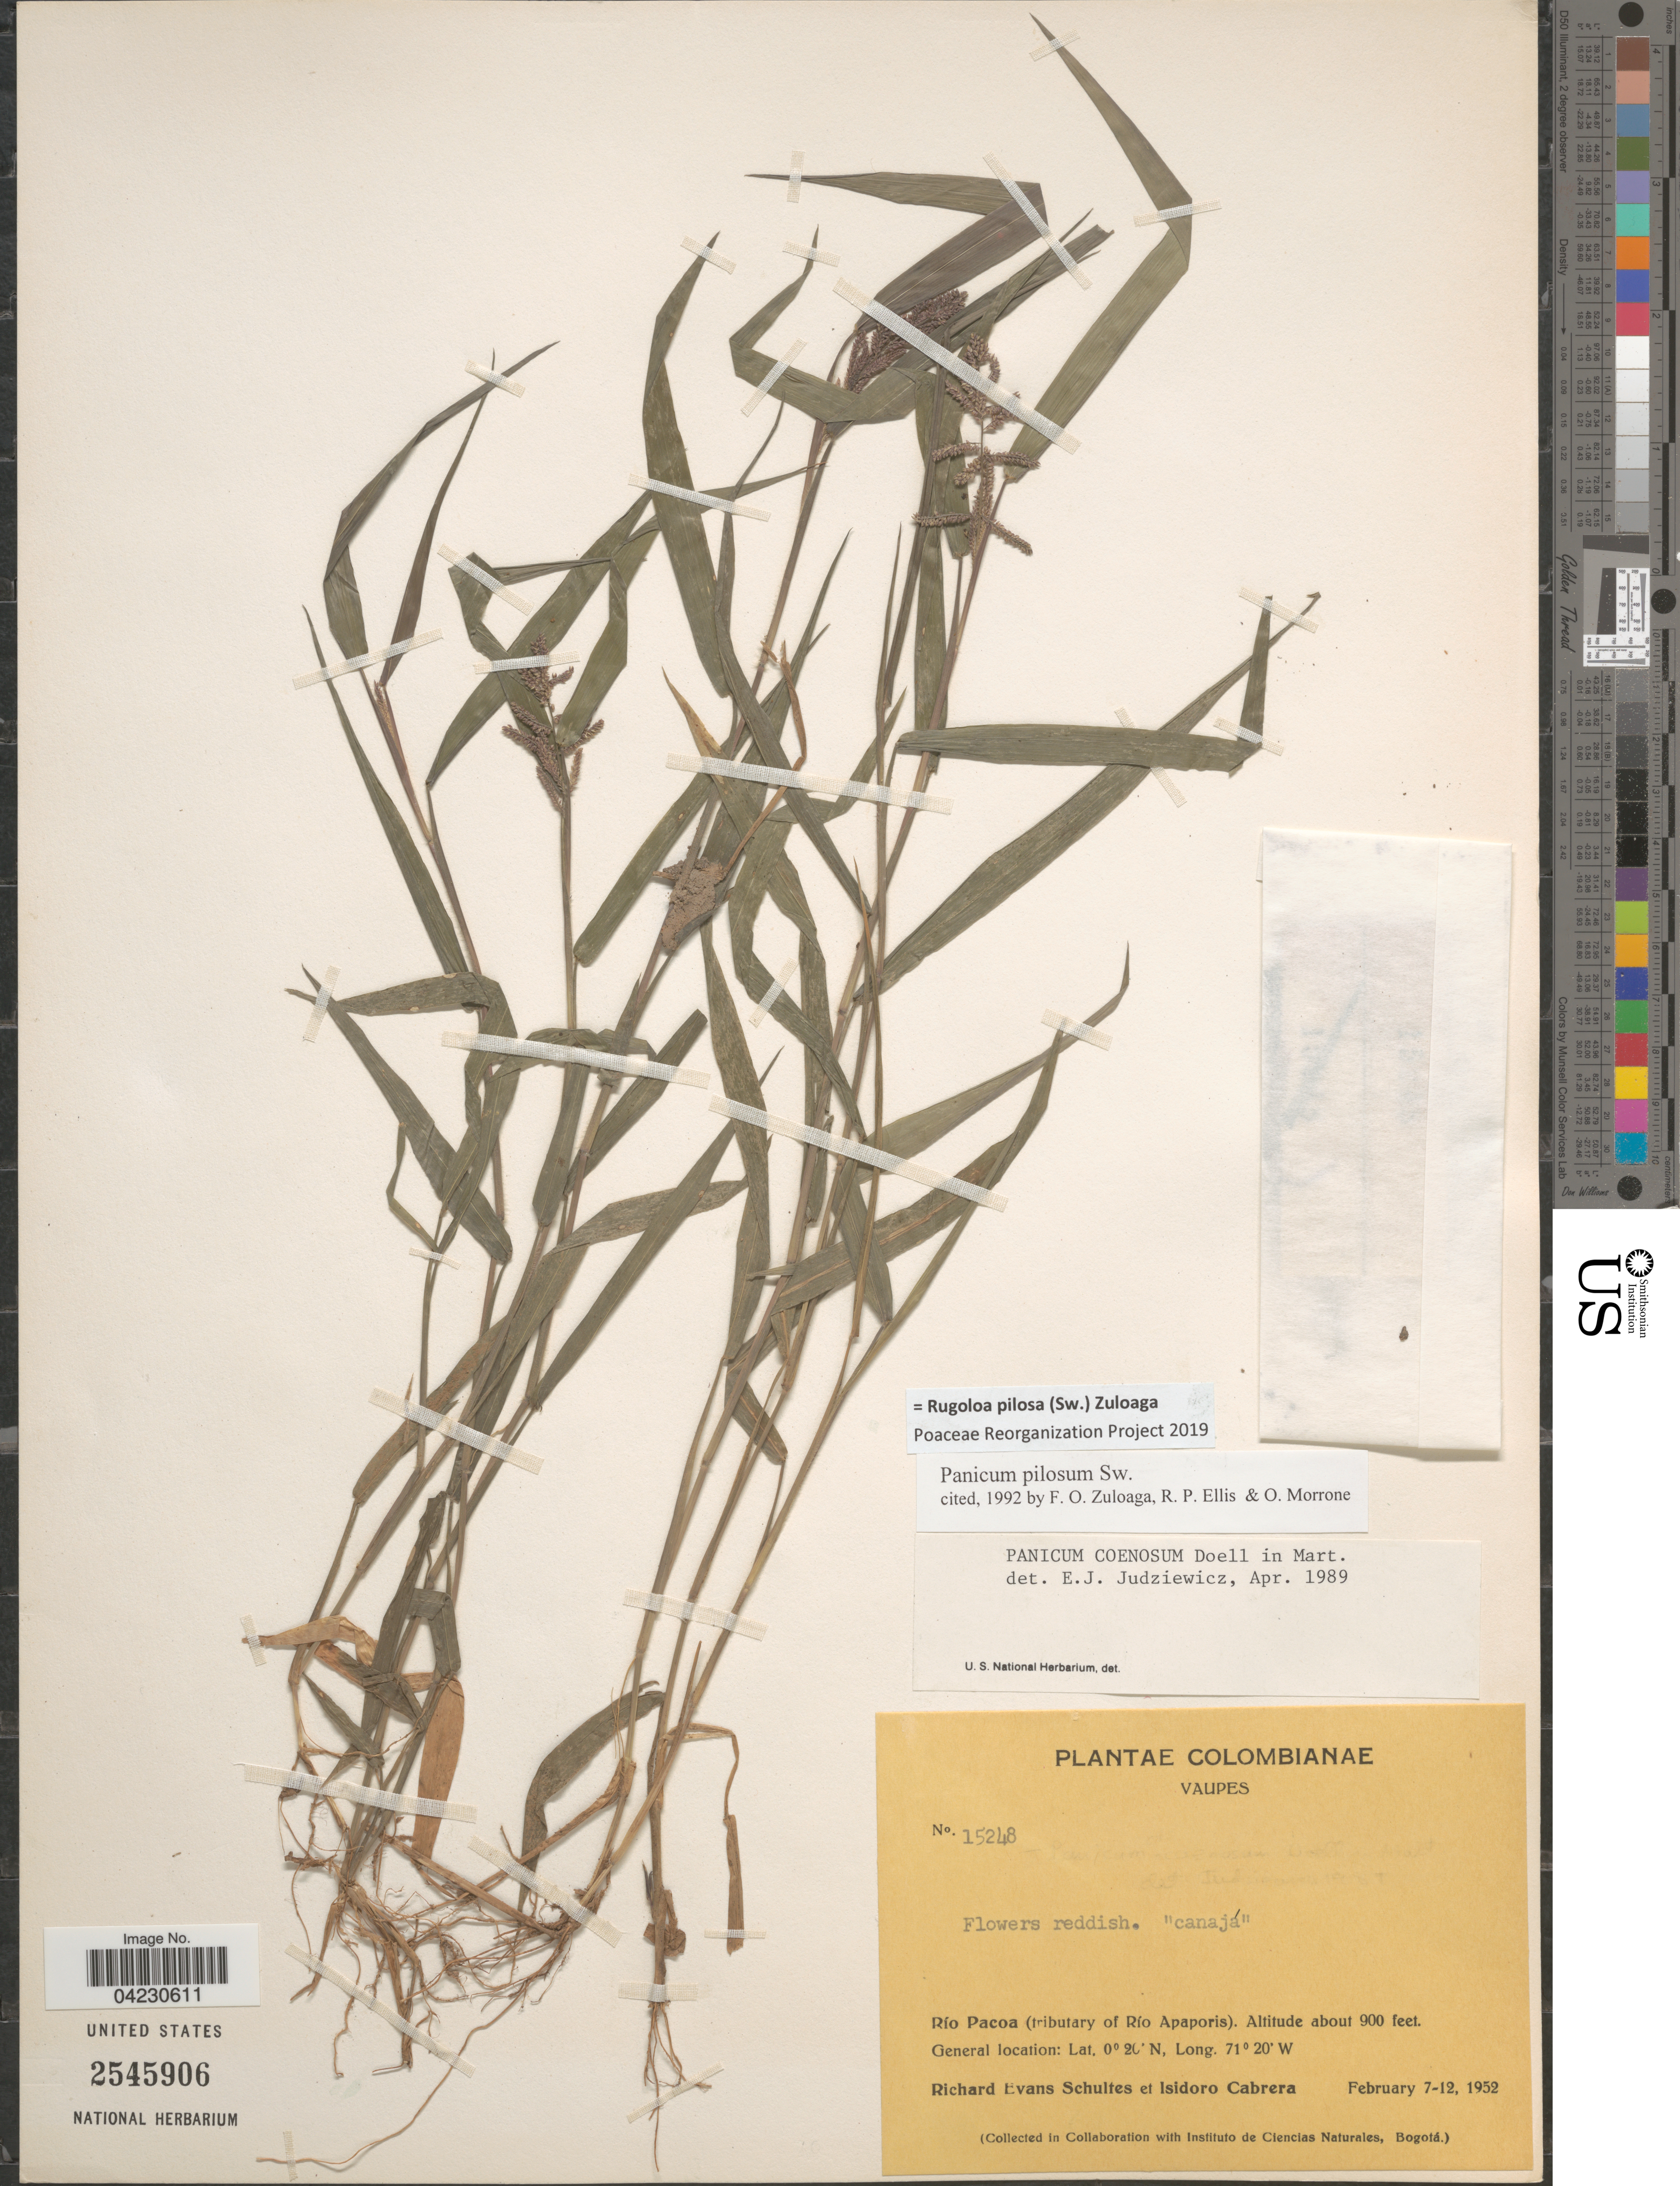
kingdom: Plantae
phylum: Tracheophyta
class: Liliopsida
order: Poales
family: Poaceae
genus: Rugoloa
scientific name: Rugoloa pilosa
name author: (Sw.) Zuloaga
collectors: R. E. Schultes & I. Cabrera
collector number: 15248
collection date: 1952-02-07/1952-02-12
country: Colombia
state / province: Vaupés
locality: Colombianae. Río Pacoa (tributary of Río Apaporis).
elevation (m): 274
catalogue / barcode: US 2545906